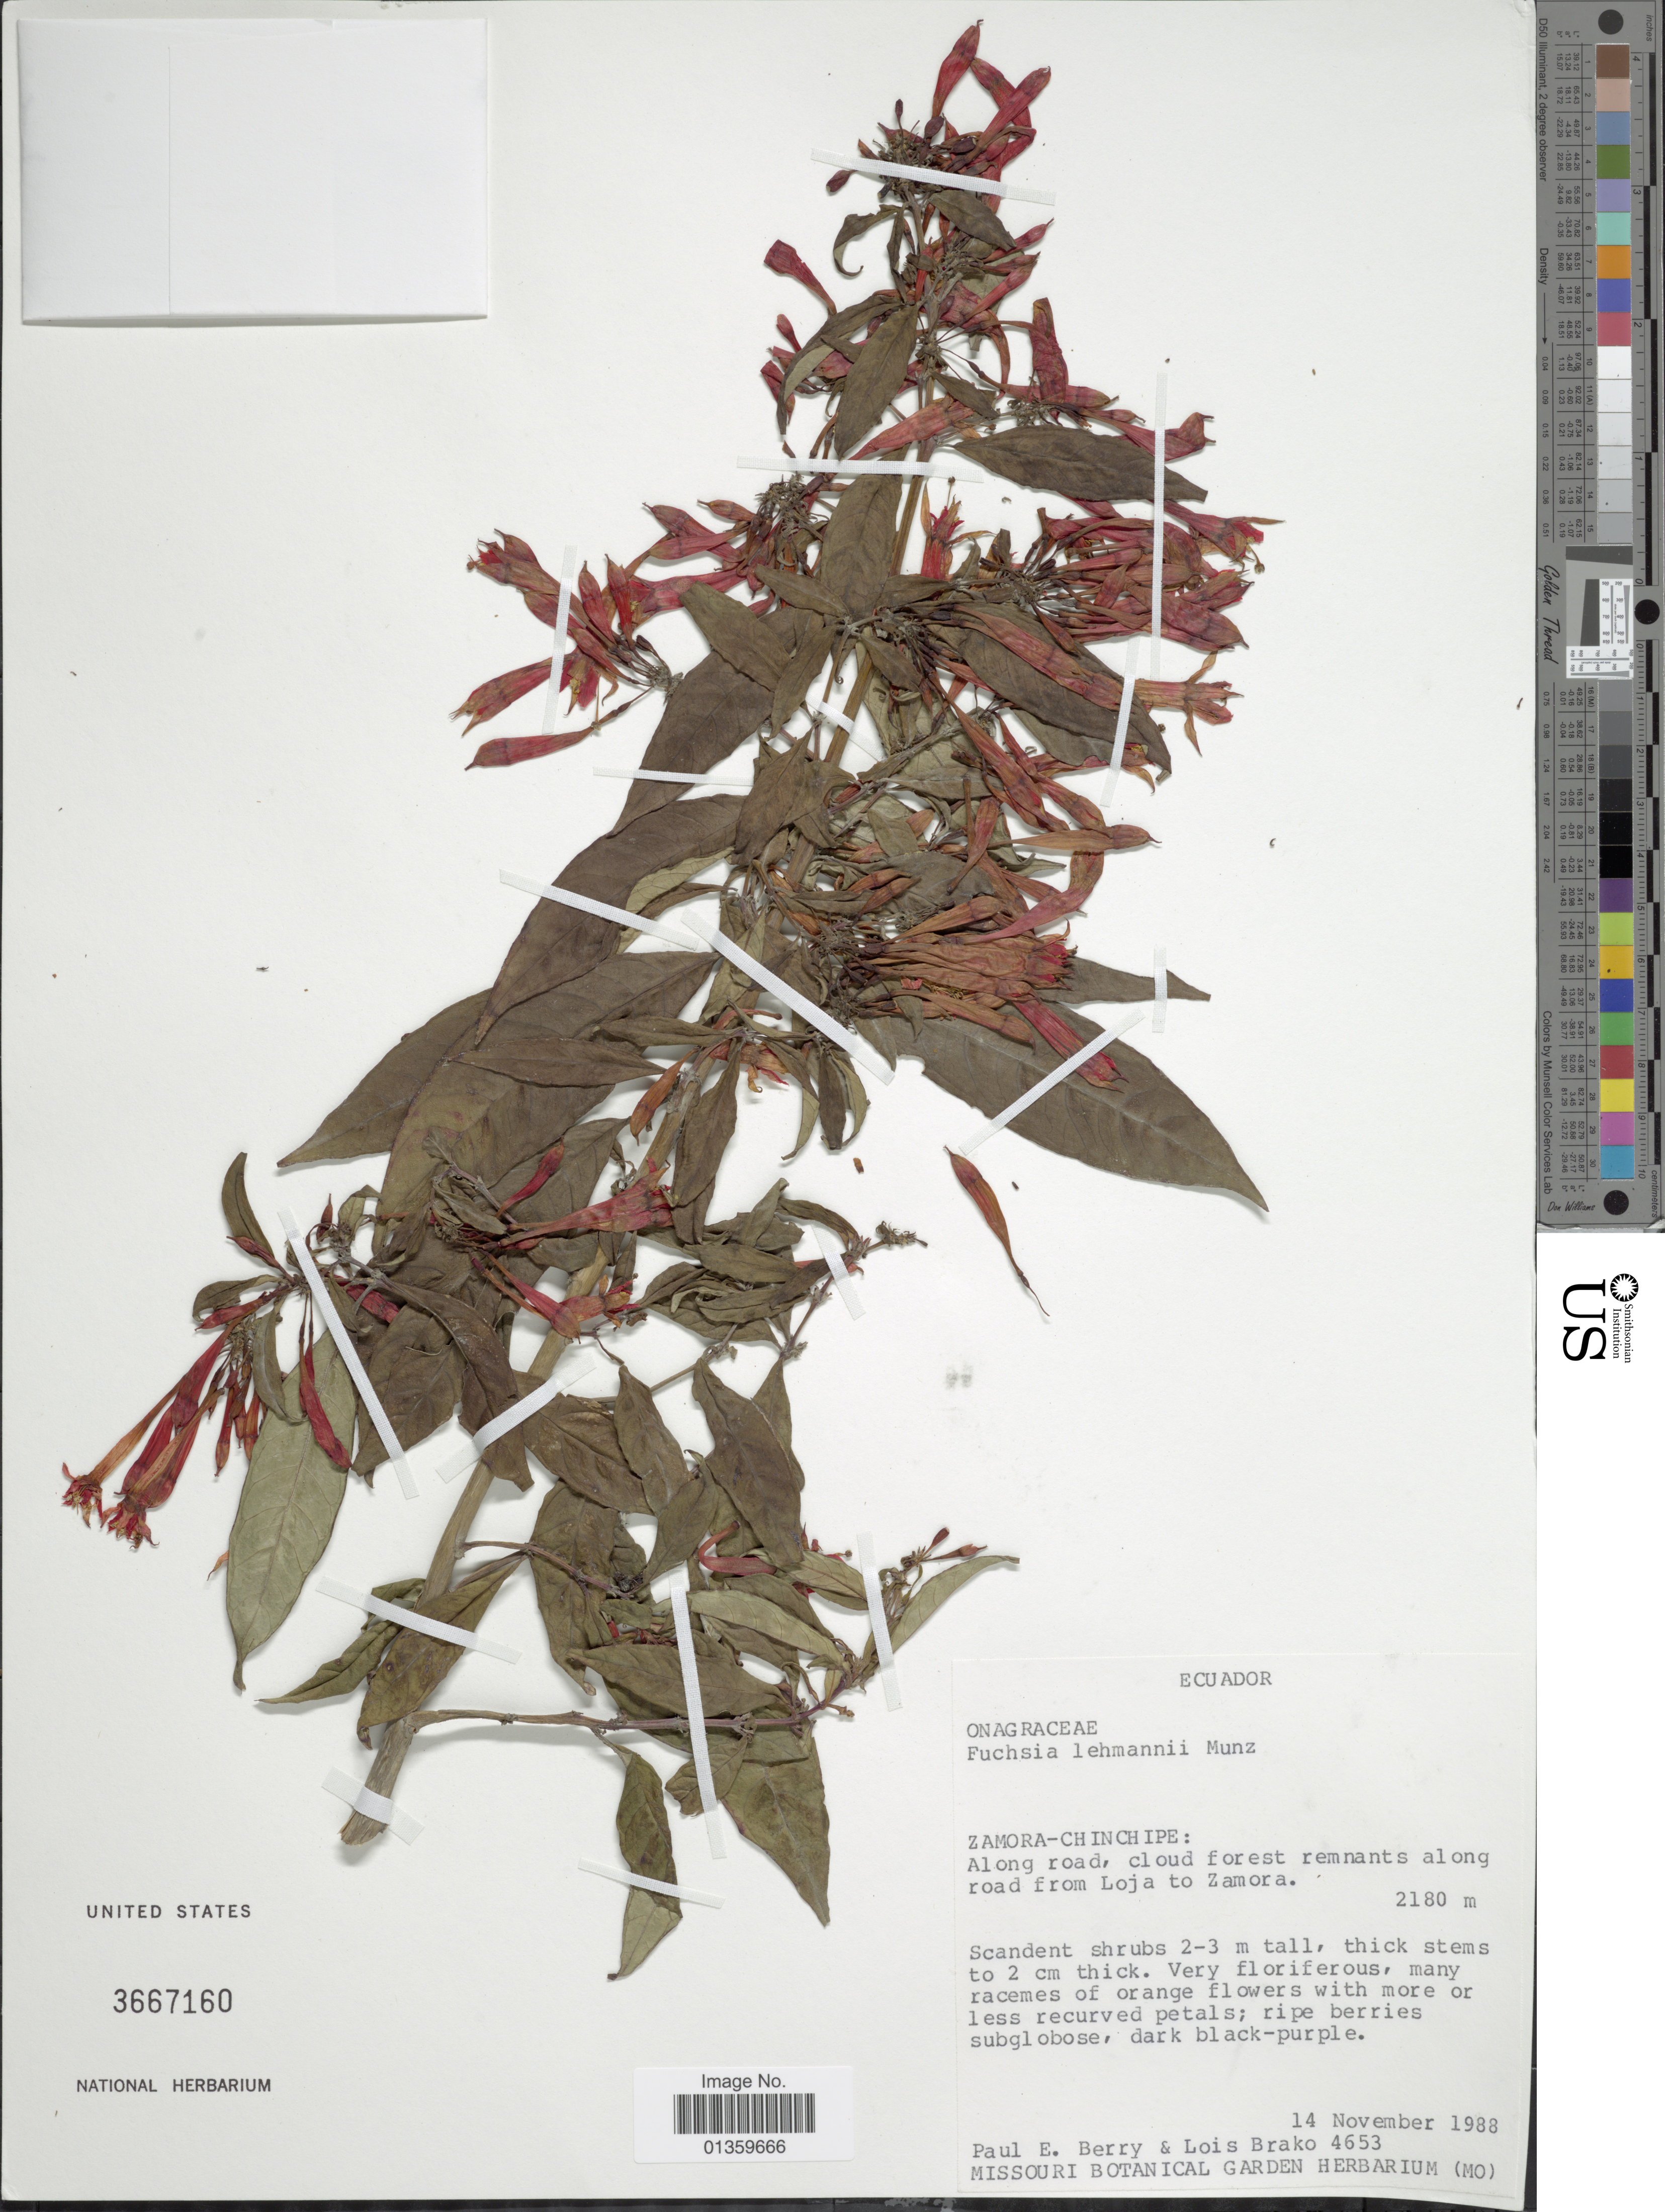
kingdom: Plantae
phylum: Tracheophyta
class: Magnoliopsida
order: Myrtales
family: Onagraceae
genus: Fuchsia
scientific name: Fuchsia lehmannii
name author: Munz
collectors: P. E. Berry & L. Brako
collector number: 4653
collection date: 1988-11-14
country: Ecuador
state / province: Zamora-Chinchipe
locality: Along road, cloud forest remnants along road from Loja to Zamora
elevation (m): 2180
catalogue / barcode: US 3667160